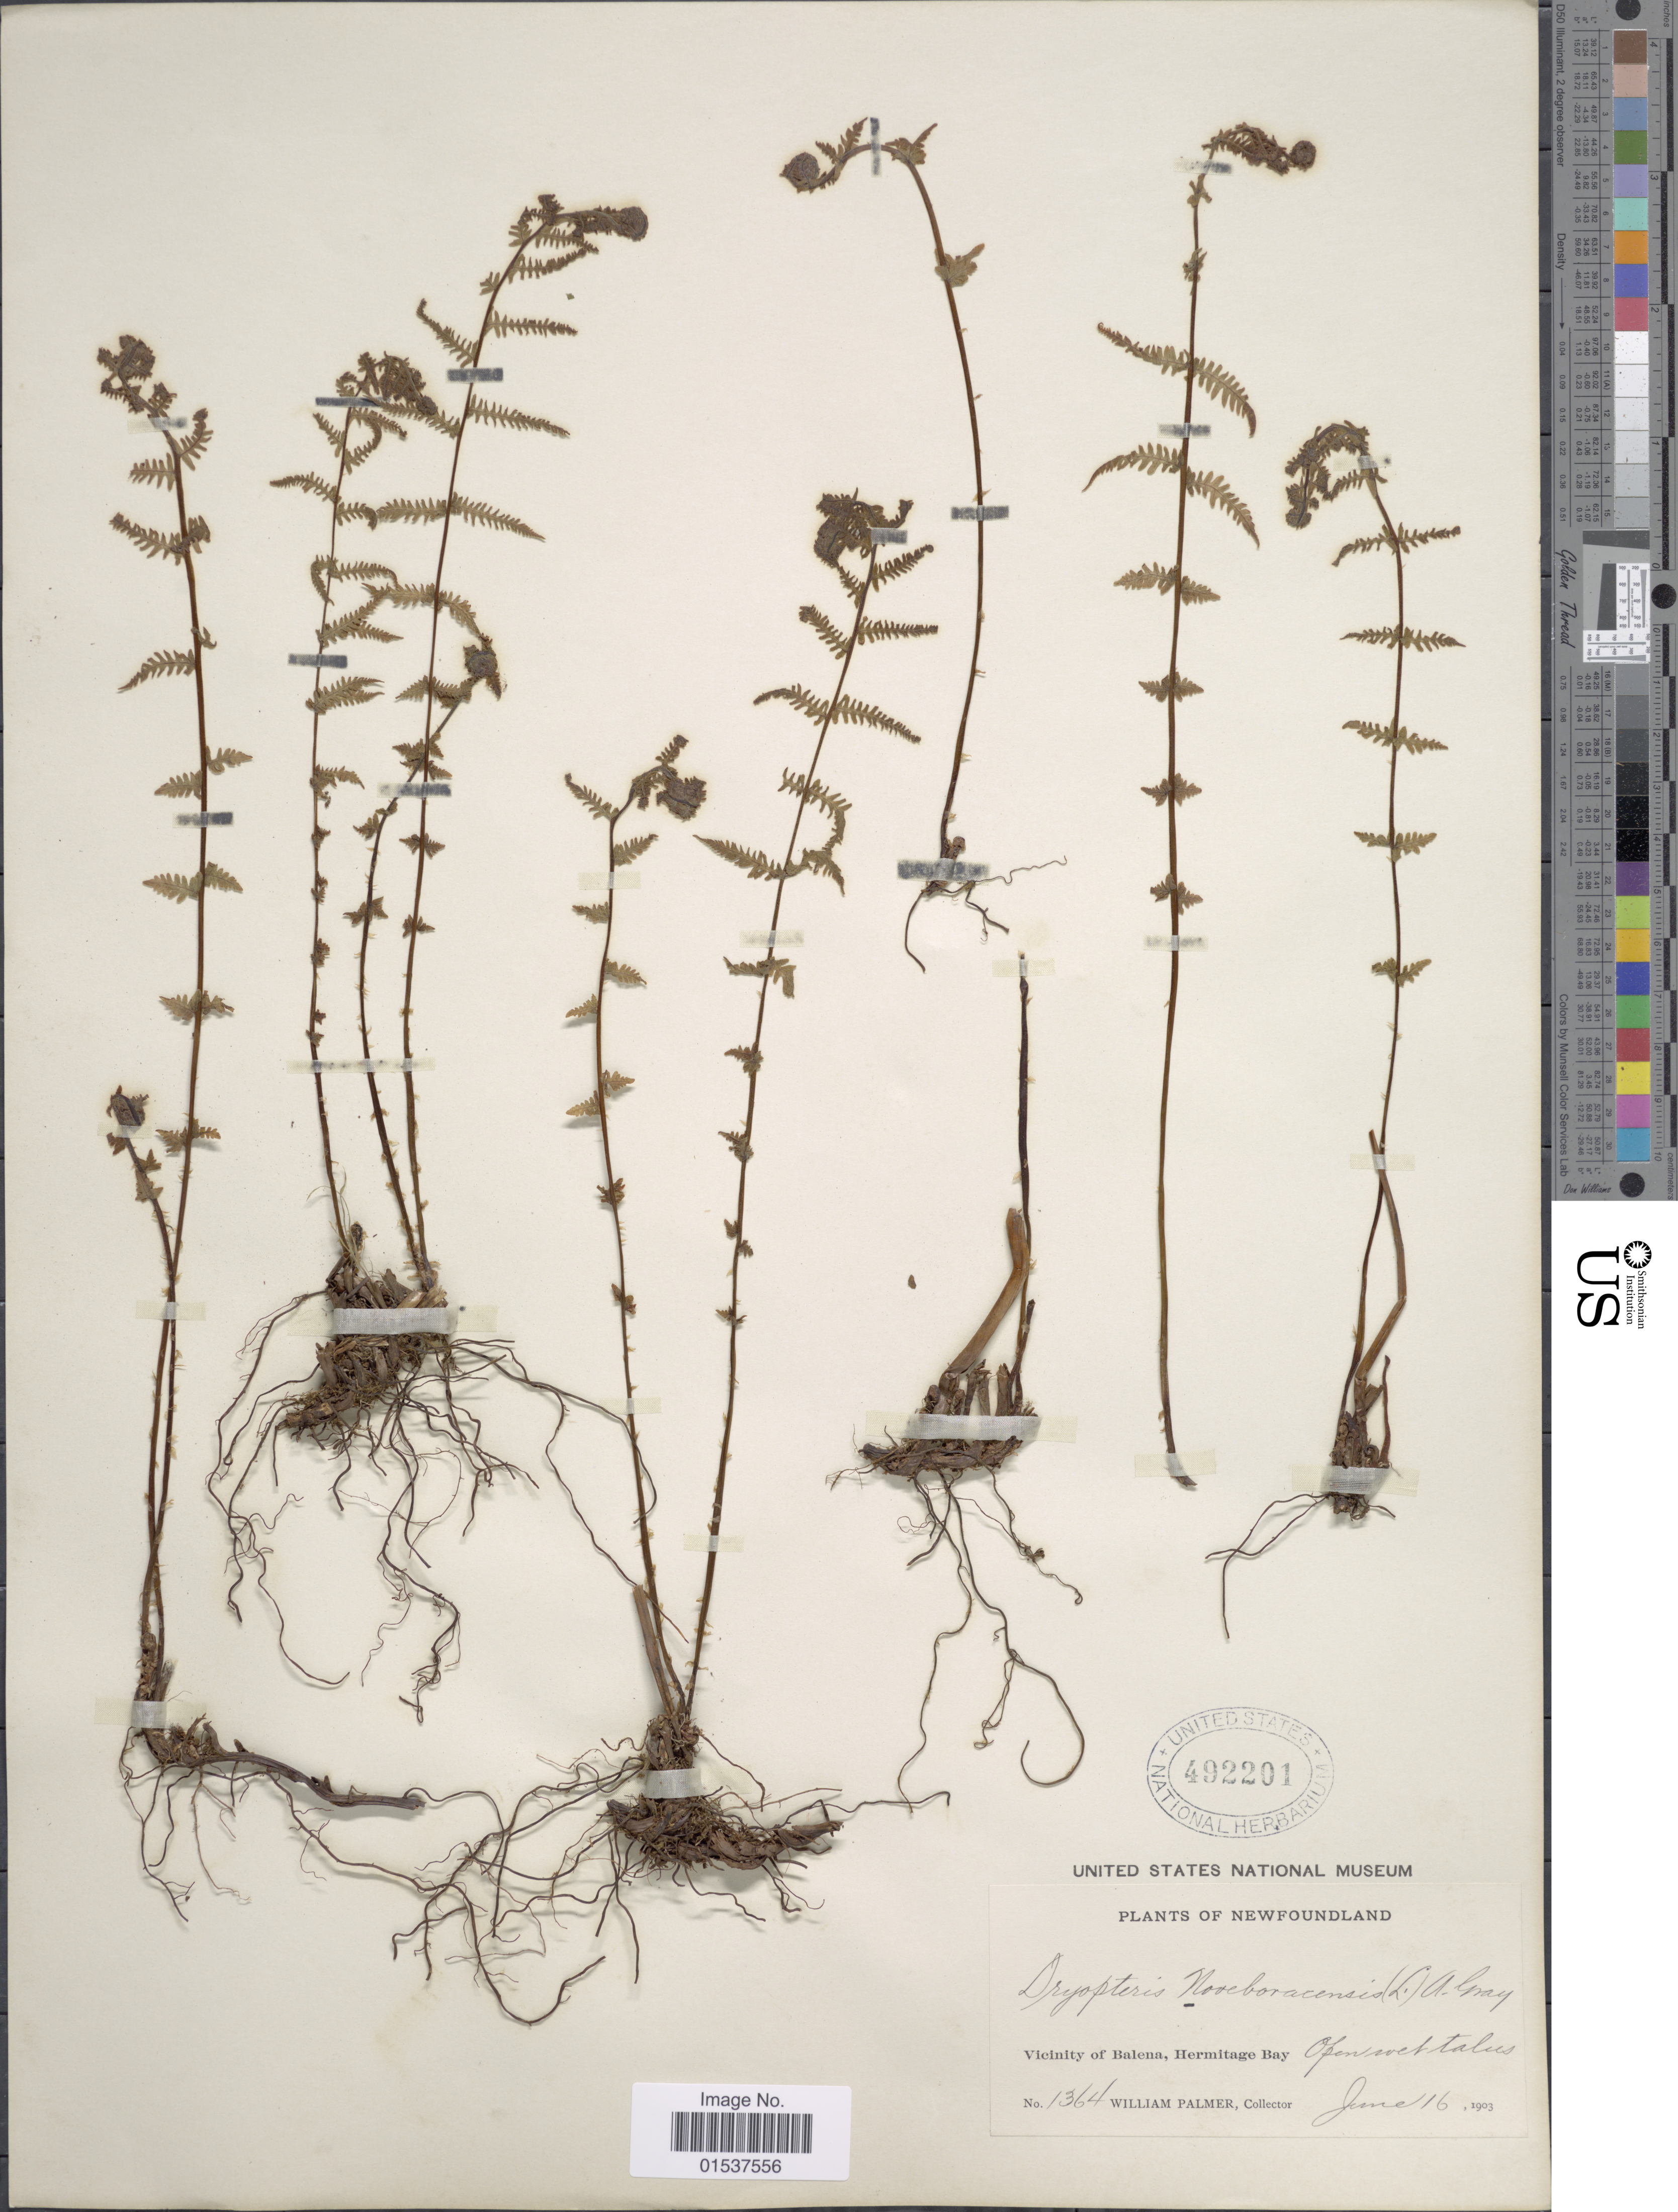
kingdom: Plantae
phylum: Tracheophyta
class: Polypodiopsida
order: Polypodiales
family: Thelypteridaceae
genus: Parathelypteris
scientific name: Parathelypteris noveboracensis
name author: (L.) Ching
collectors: W. Palmer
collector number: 1364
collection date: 1903-06-16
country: Canada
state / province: Newfoundland and Labrador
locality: Vicinity of Balena, Hermitage Bay.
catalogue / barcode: US 492201